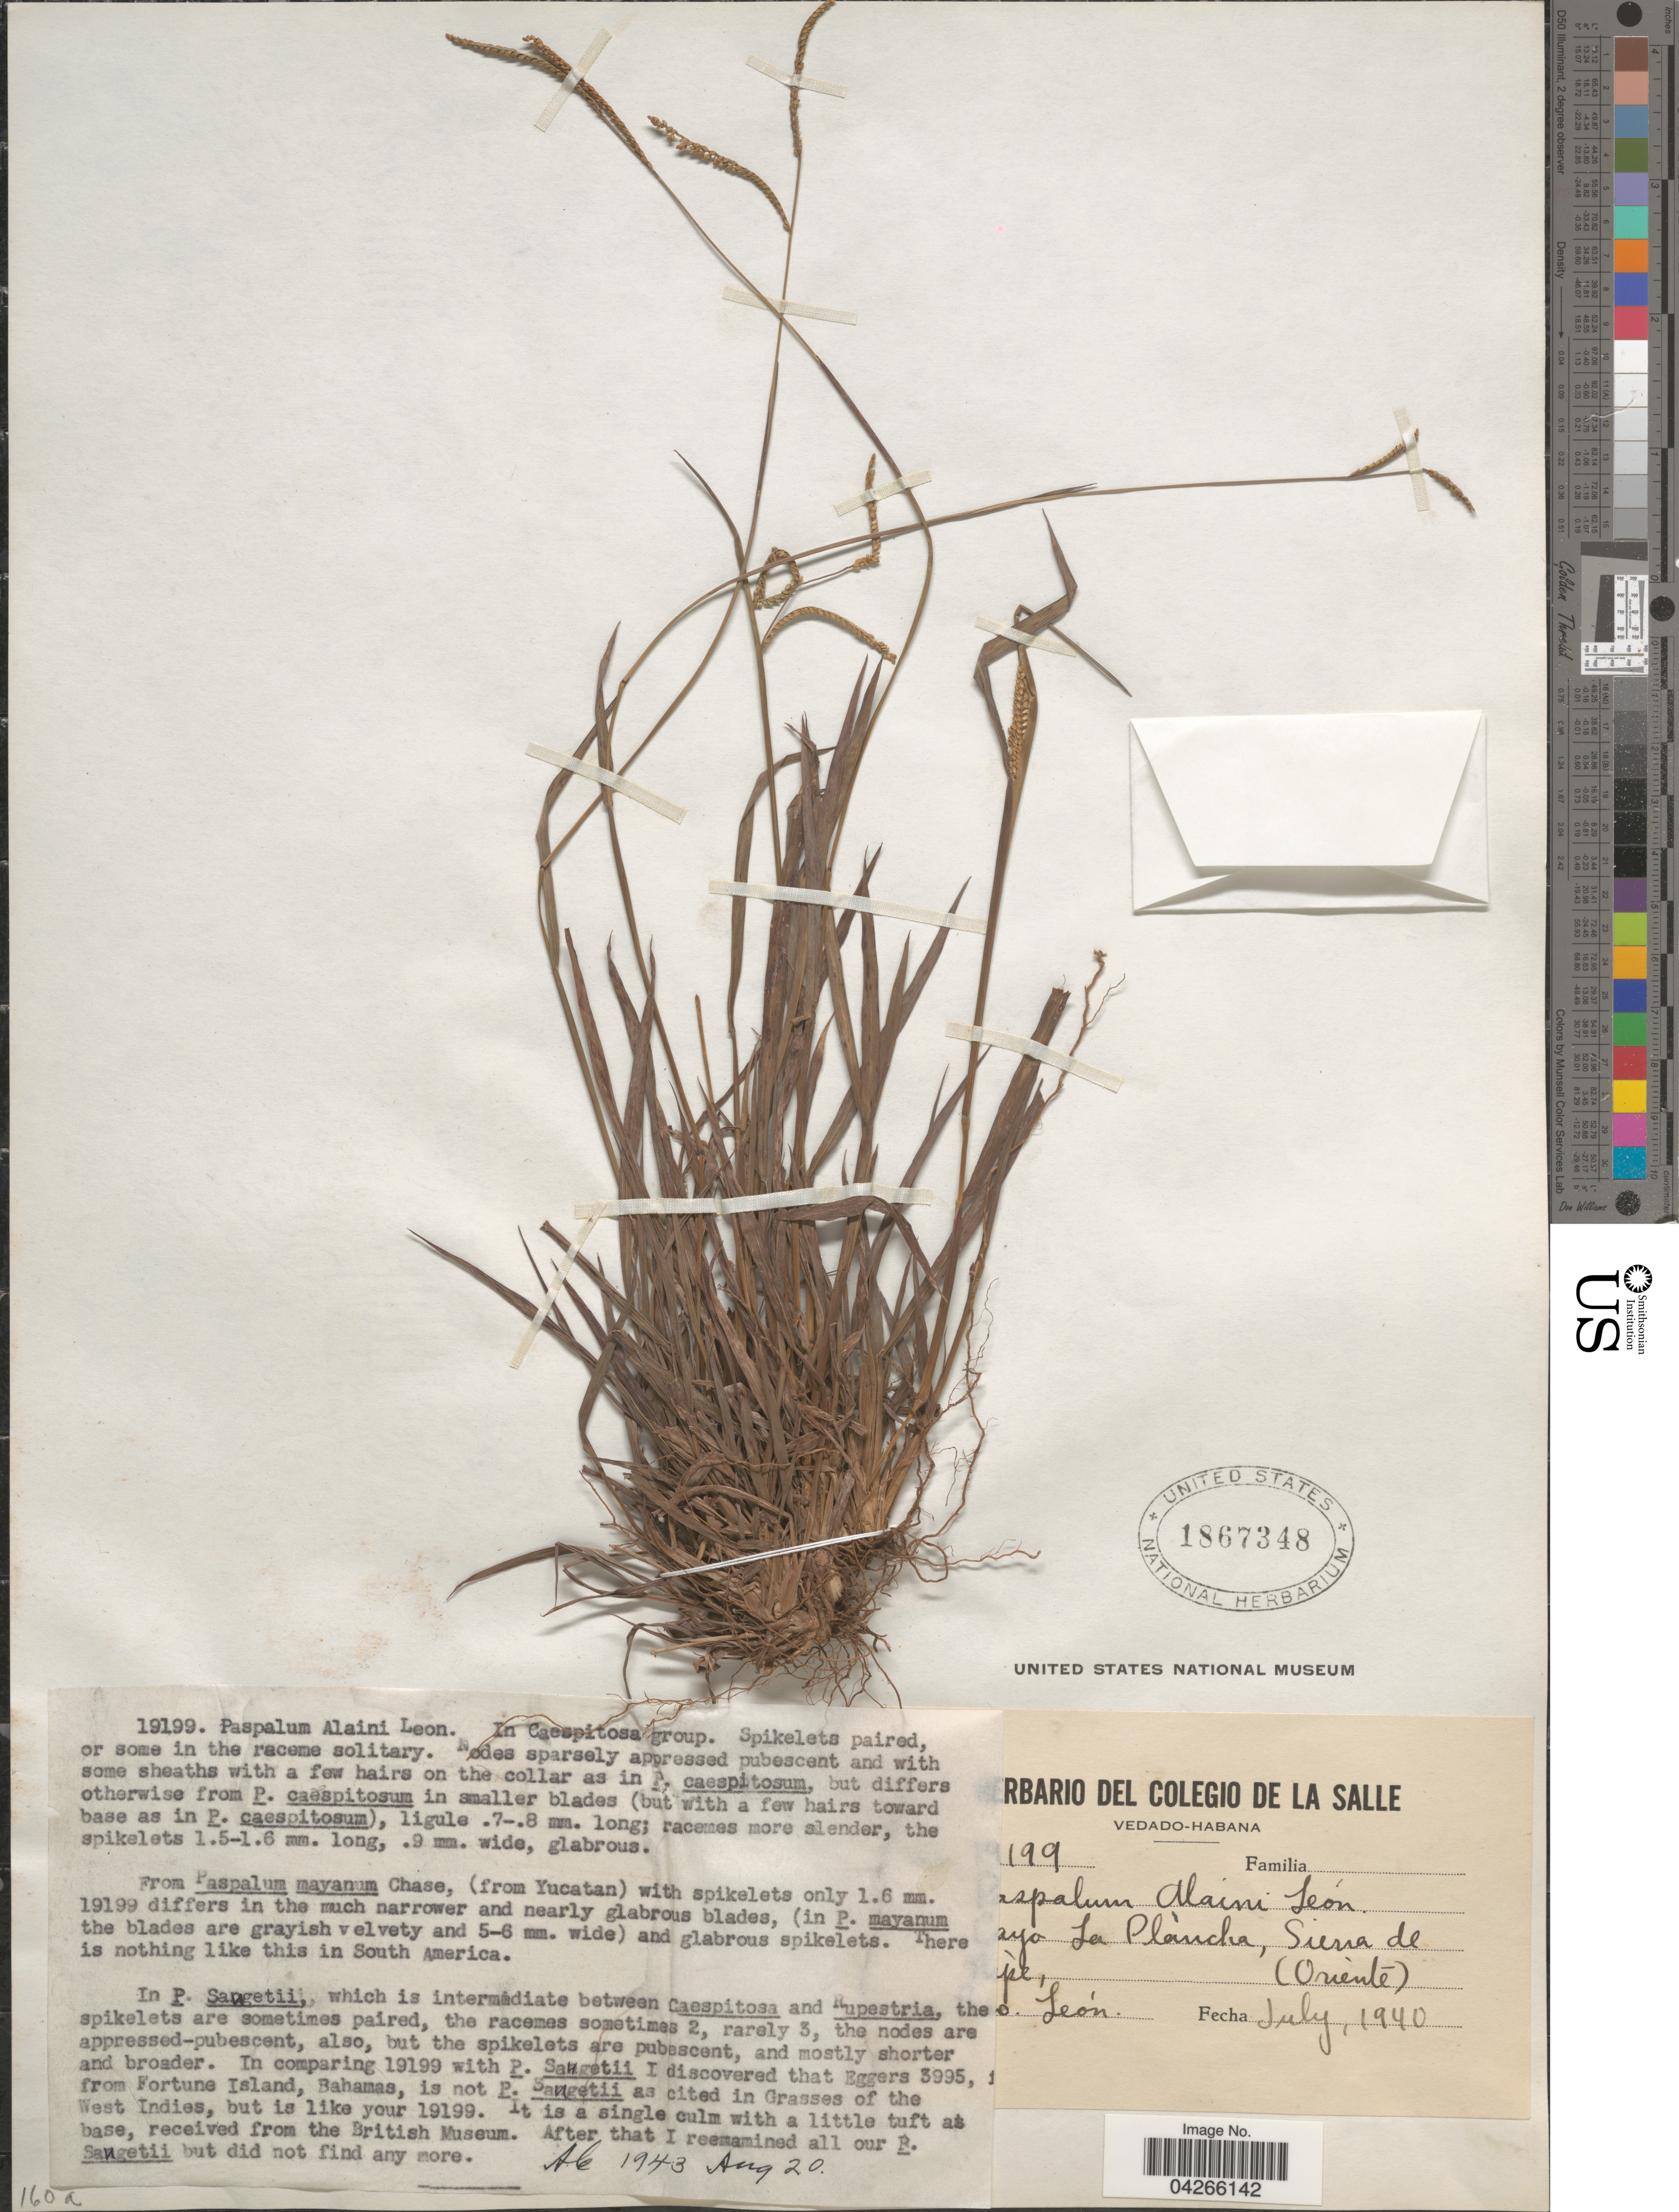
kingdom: Plantae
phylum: Tracheophyta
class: Liliopsida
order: Poales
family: Poaceae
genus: Paspalum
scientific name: Paspalum alaini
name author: León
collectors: -. León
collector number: !199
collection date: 1940-07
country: Cuba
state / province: Oriente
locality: Cayo La Plancha, Sierra de Nipe.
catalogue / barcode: US 1867348